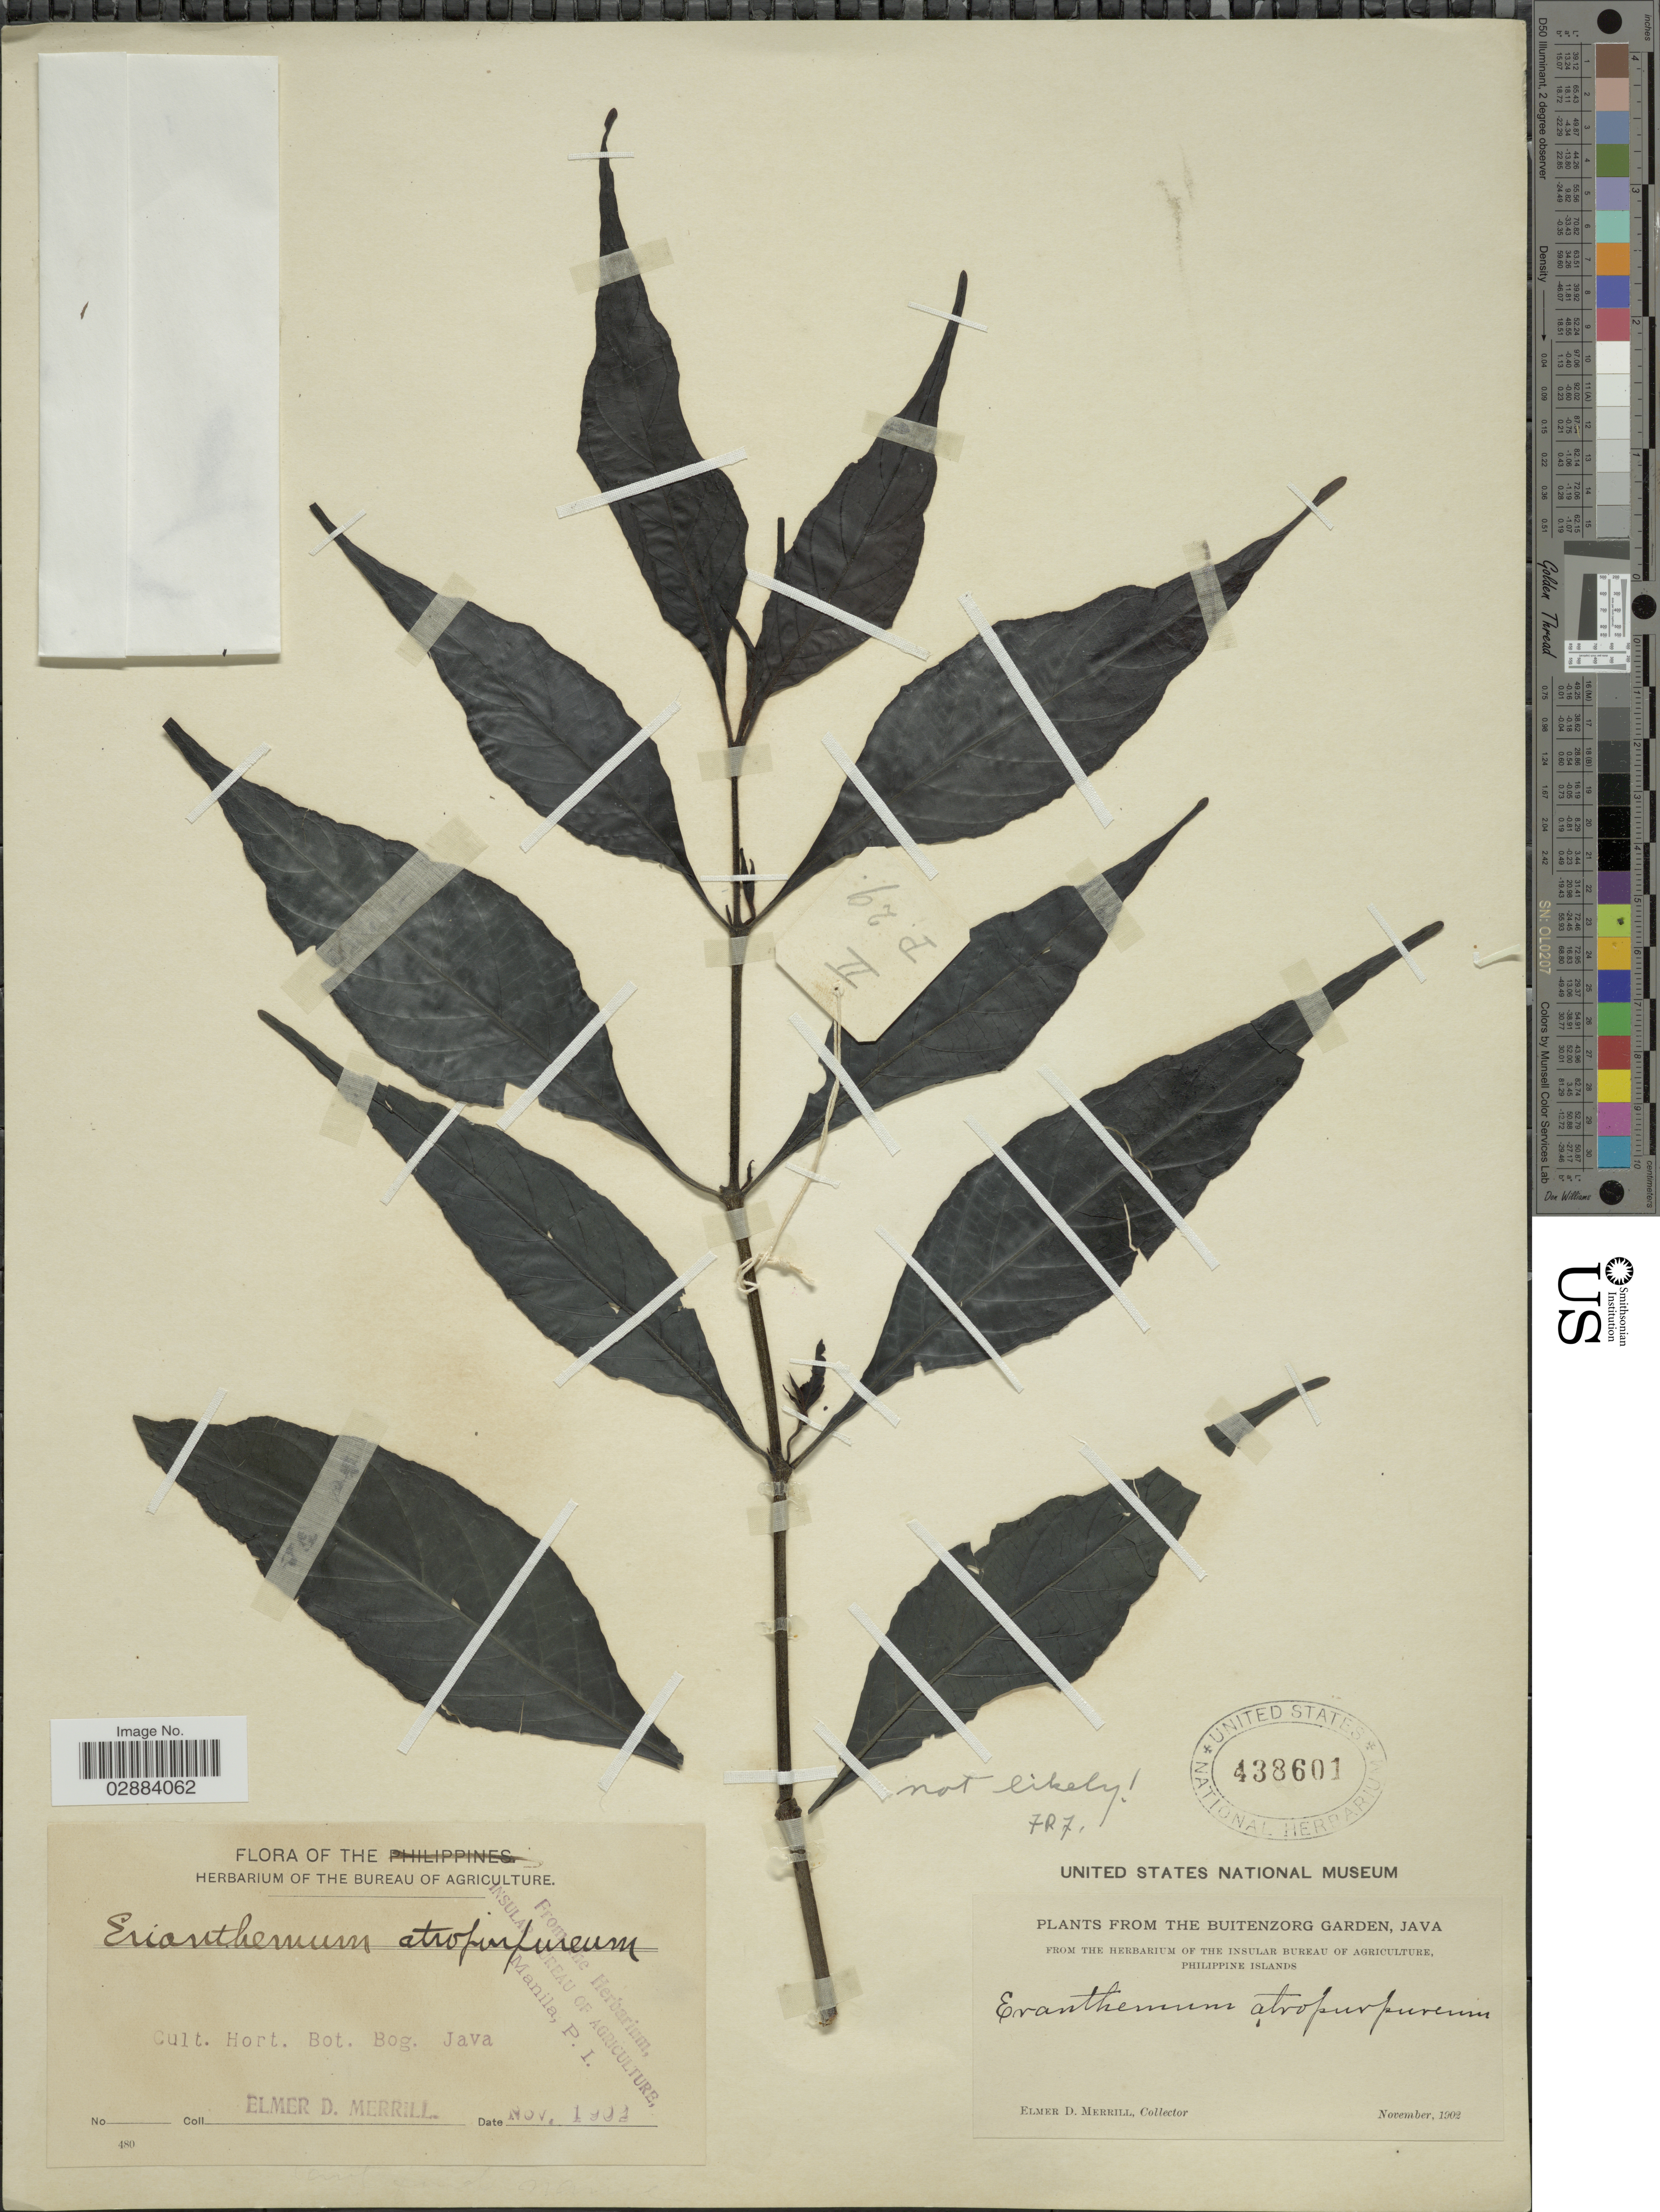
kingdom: Plantae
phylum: Tracheophyta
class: Magnoliopsida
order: Lamiales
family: Acanthaceae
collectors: E. D. Merrill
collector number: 480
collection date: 1902-11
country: Indonesia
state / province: Java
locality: The Buitenzorg Garden, Java. Hort. Bot. Bog. Java.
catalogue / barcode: US 438601